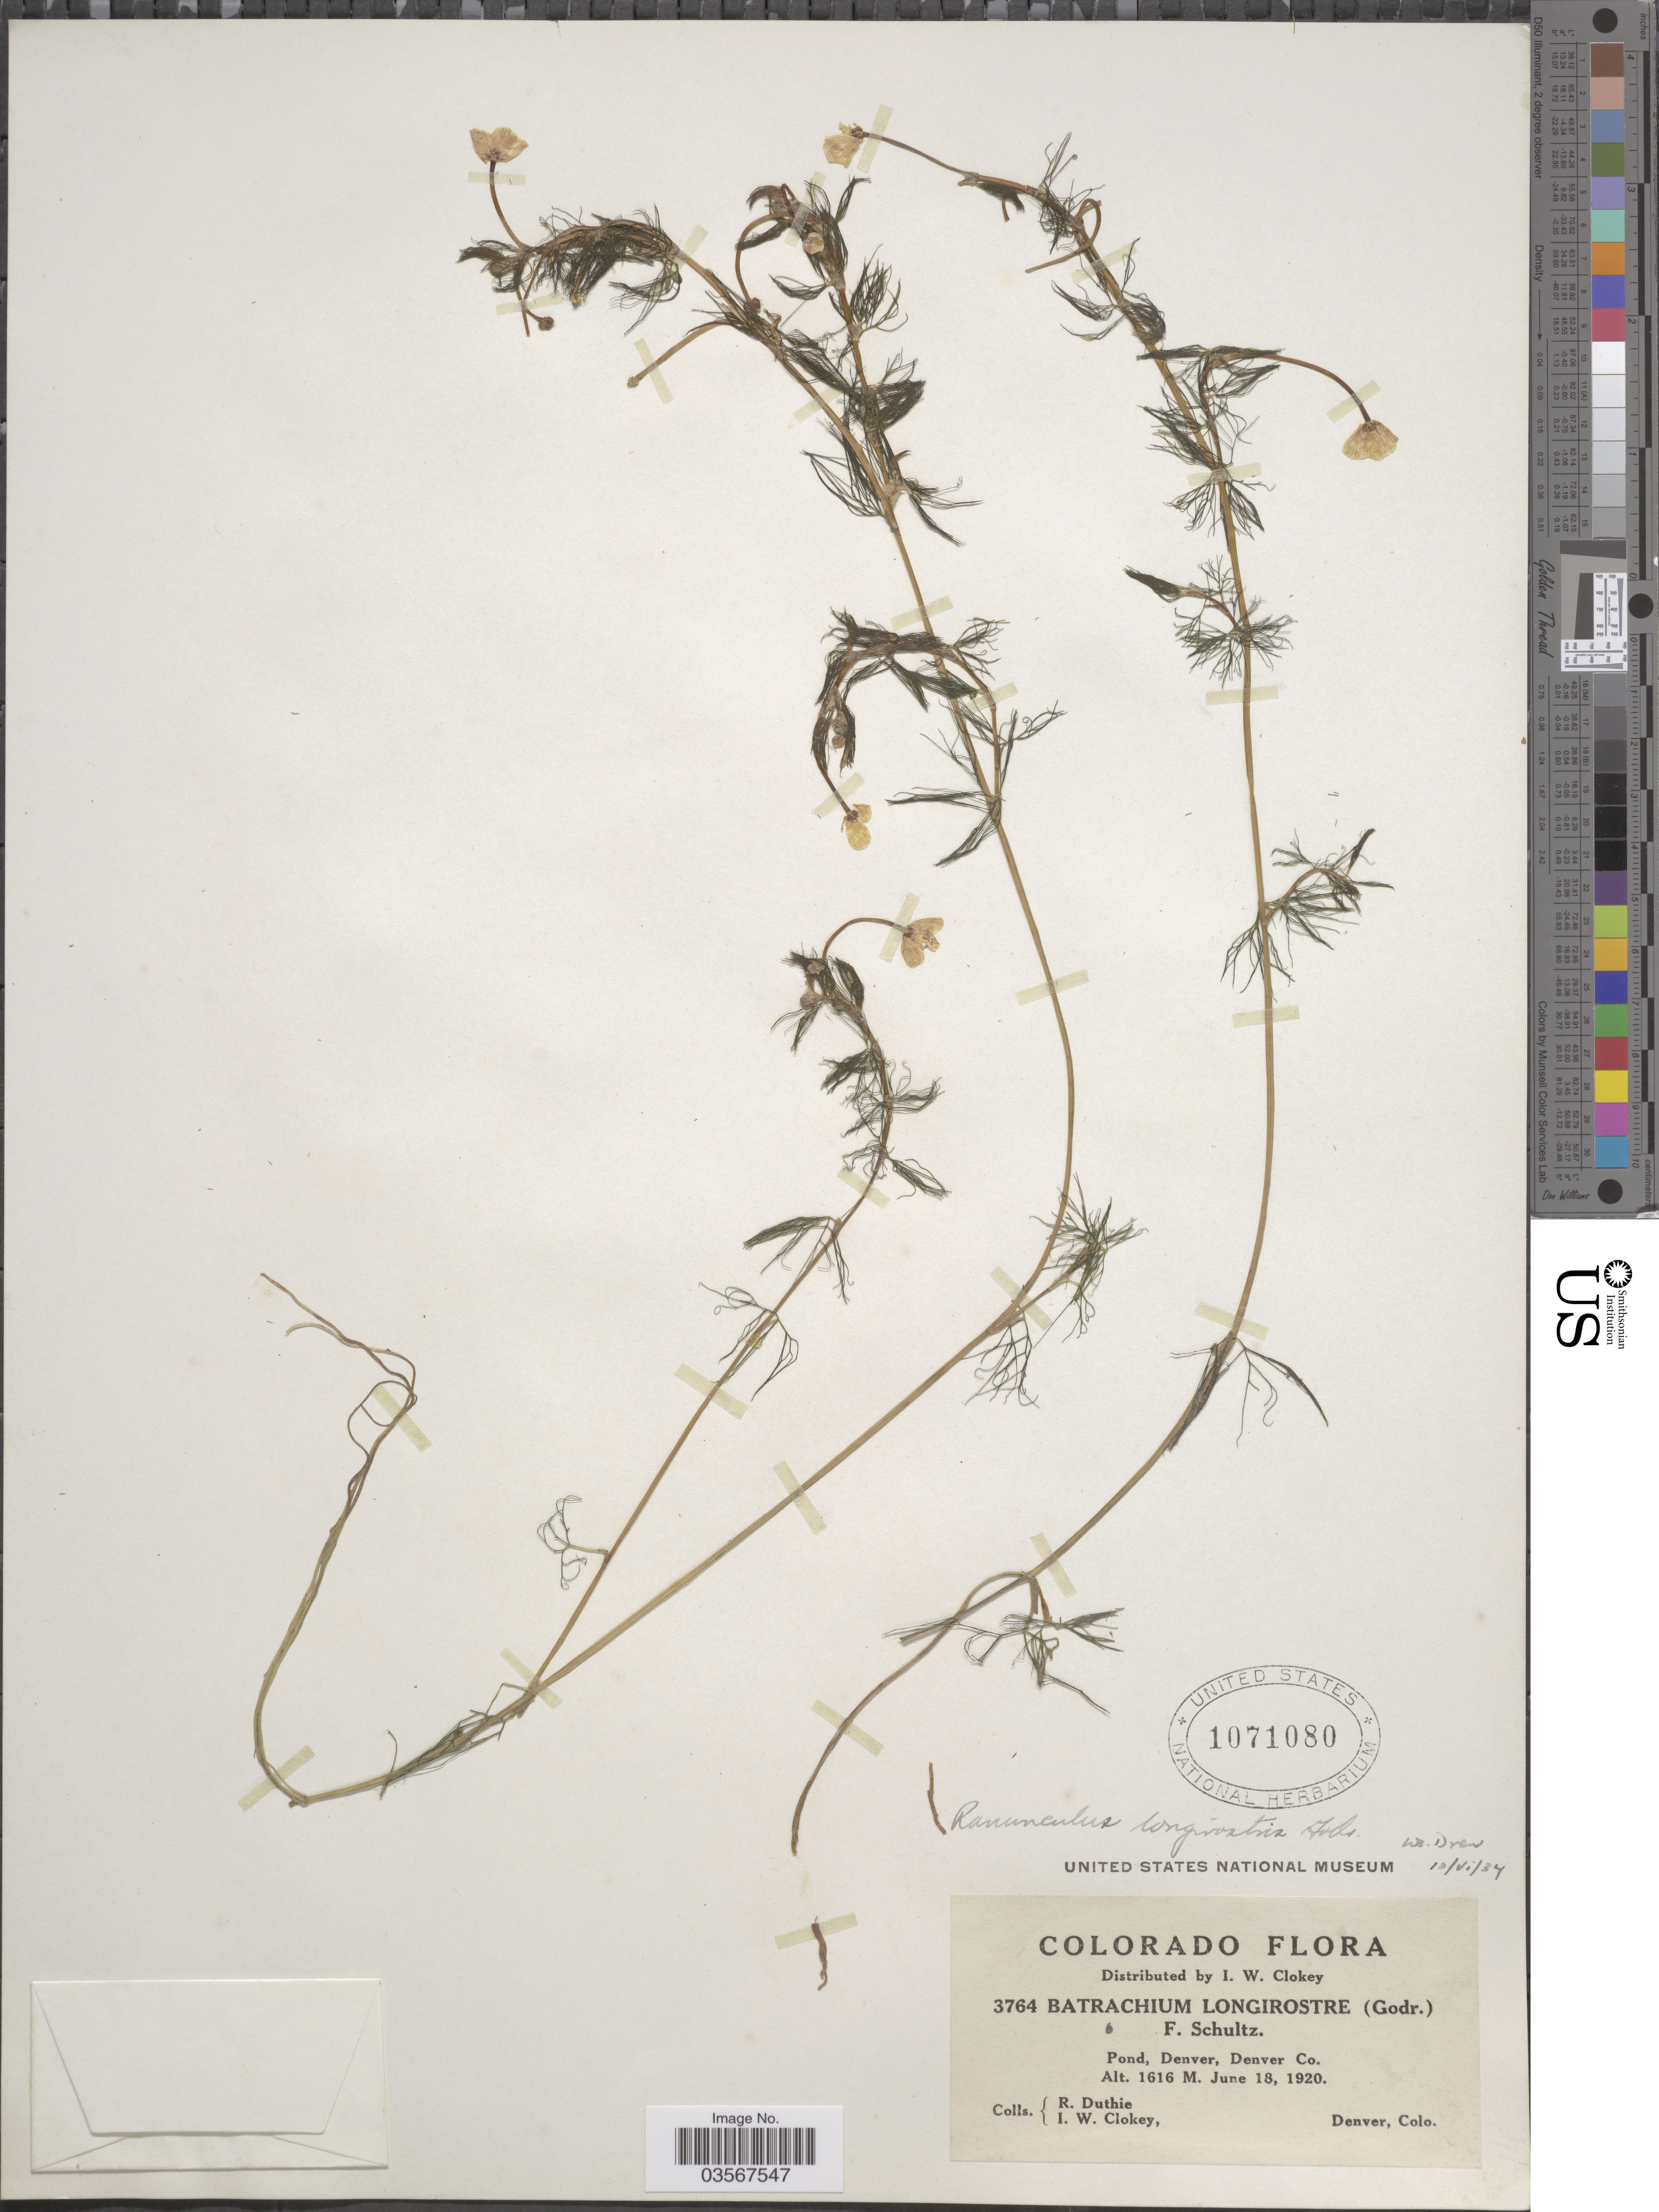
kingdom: Plantae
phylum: Tracheophyta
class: Magnoliopsida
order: Ranunculales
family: Ranunculaceae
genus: Ranunculus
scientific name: Ranunculus longirostris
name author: Godr.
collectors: R. Duthie & I. W. Clokey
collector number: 3764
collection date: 1920-06-18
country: United States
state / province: Colorado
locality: Pond, Denver, Denver Co.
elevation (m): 1616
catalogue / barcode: US 1071080